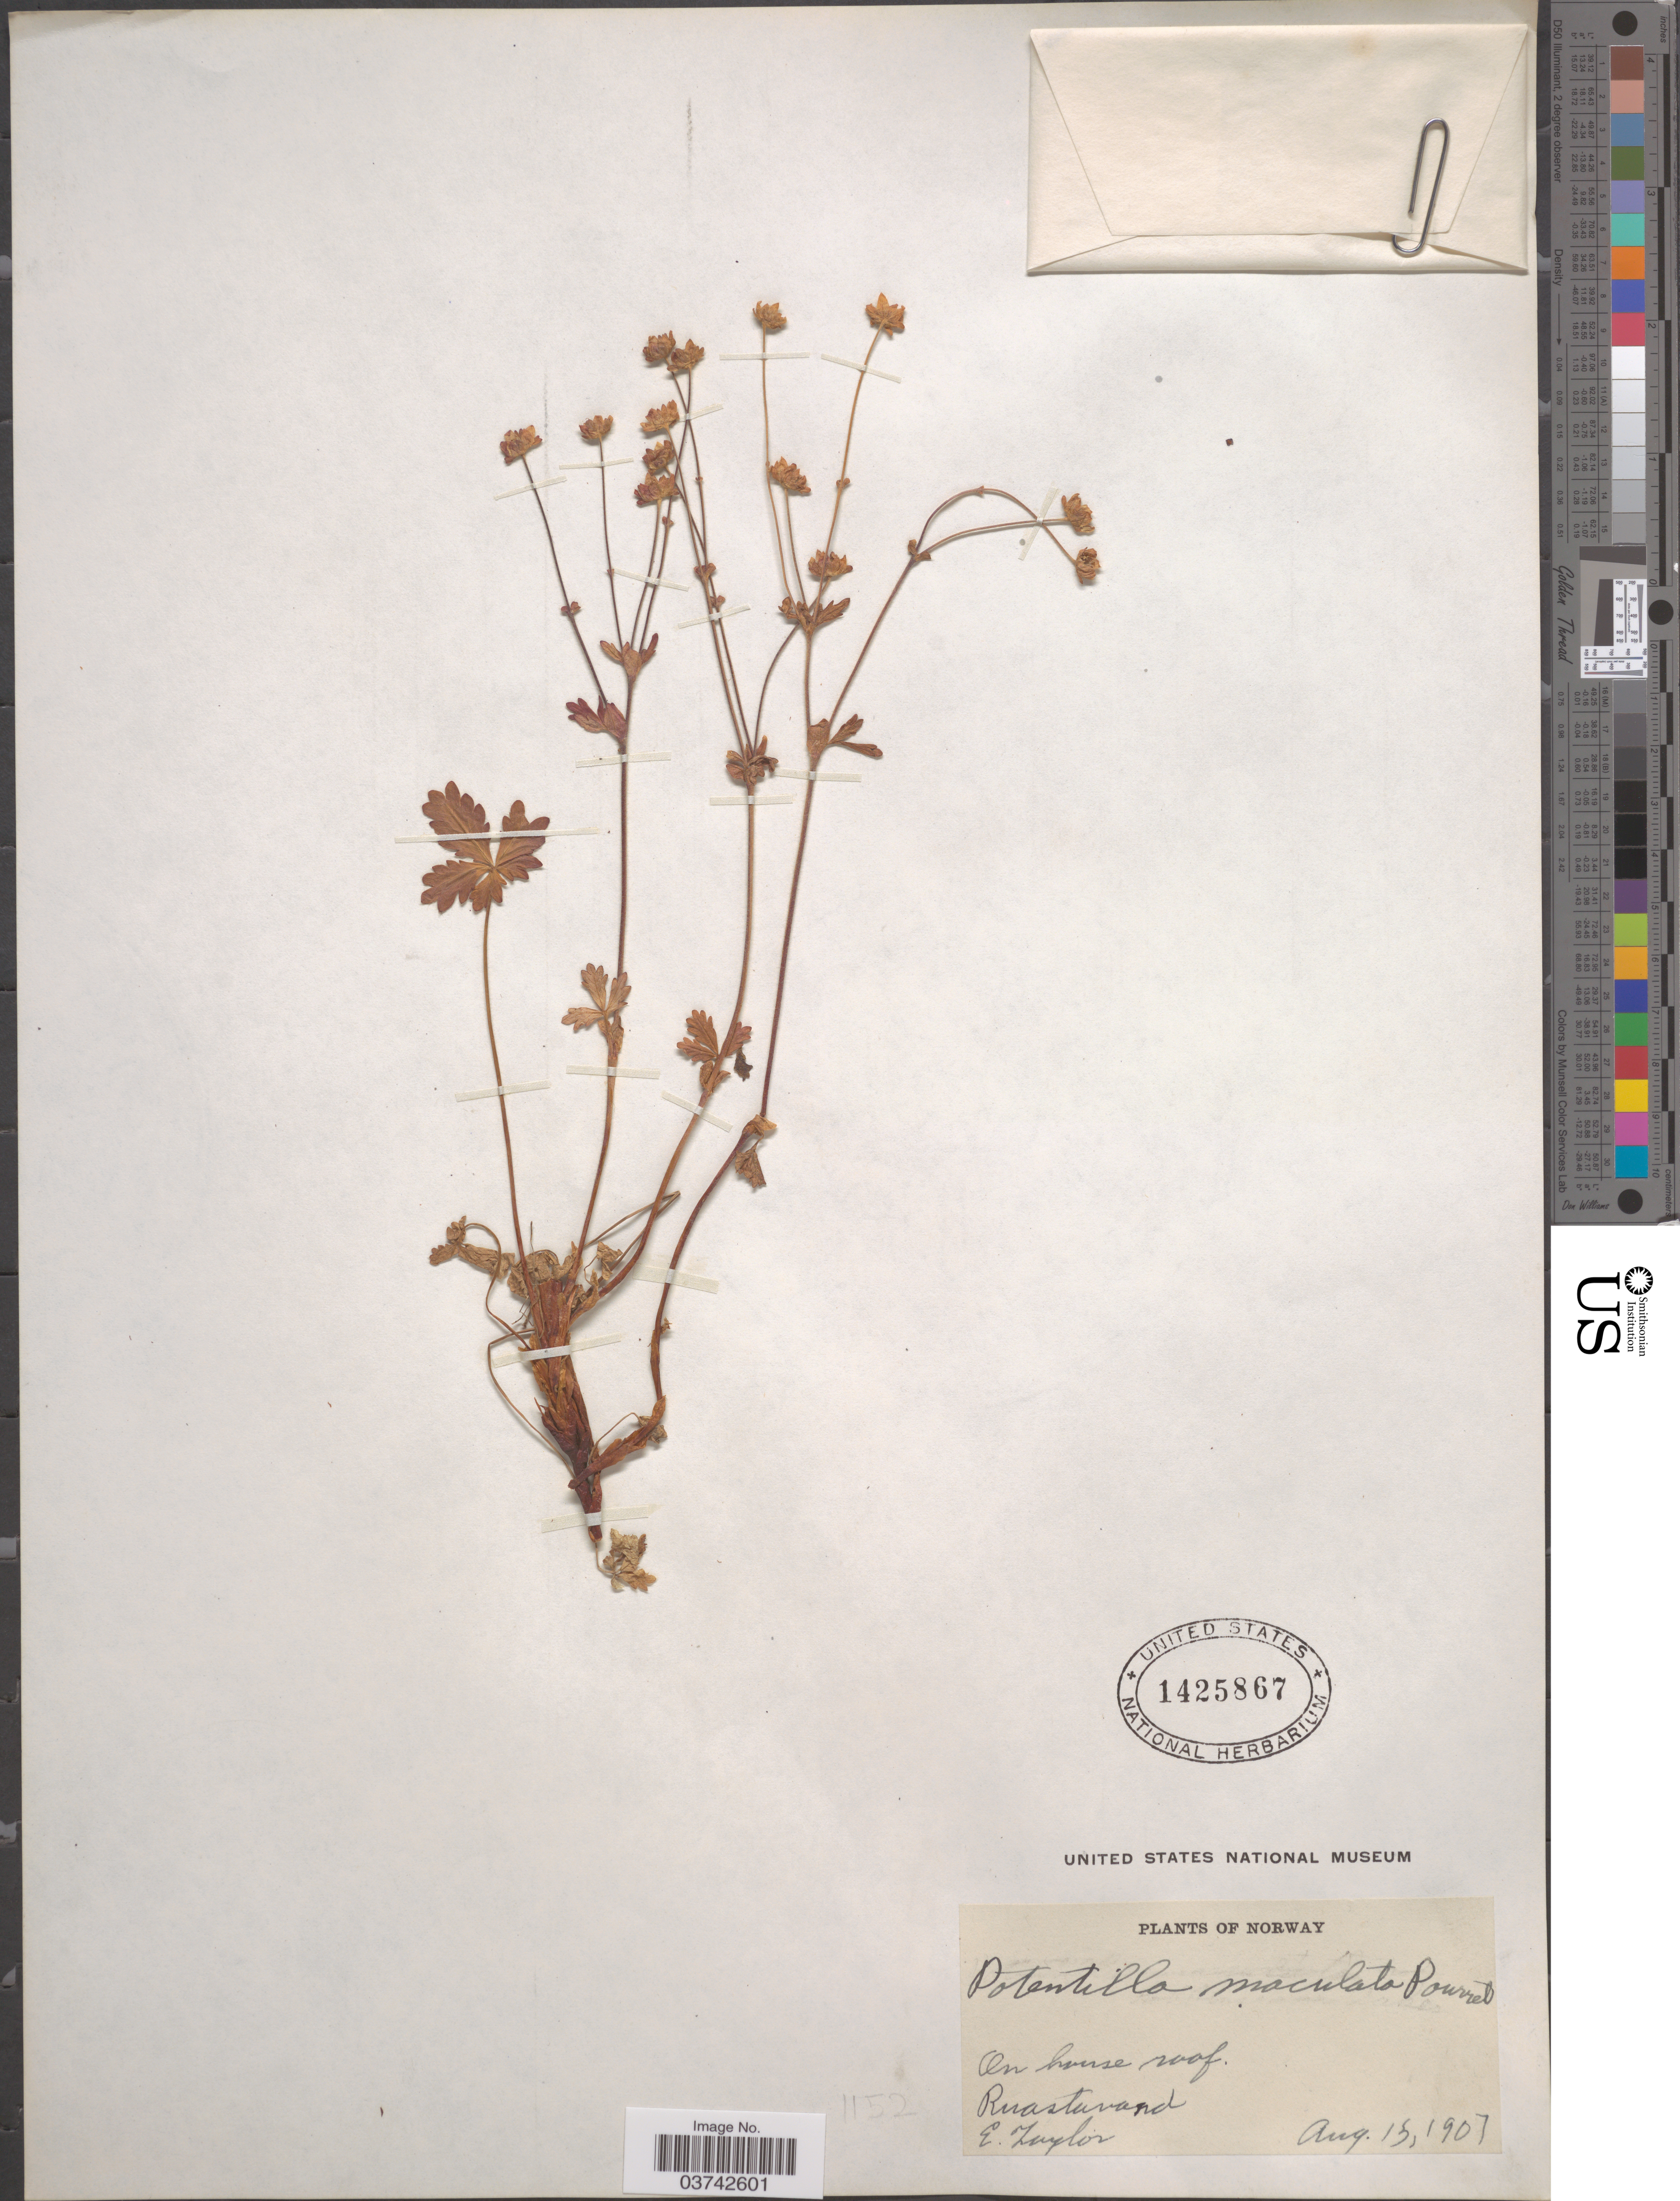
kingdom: Plantae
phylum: Tracheophyta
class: Magnoliopsida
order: Rosales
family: Rosaceae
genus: Potentilla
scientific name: Potentilla maculata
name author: Gilib.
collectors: E. Taylor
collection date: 1907-08-15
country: Norway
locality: Ruostavand.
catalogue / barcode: US 1425867